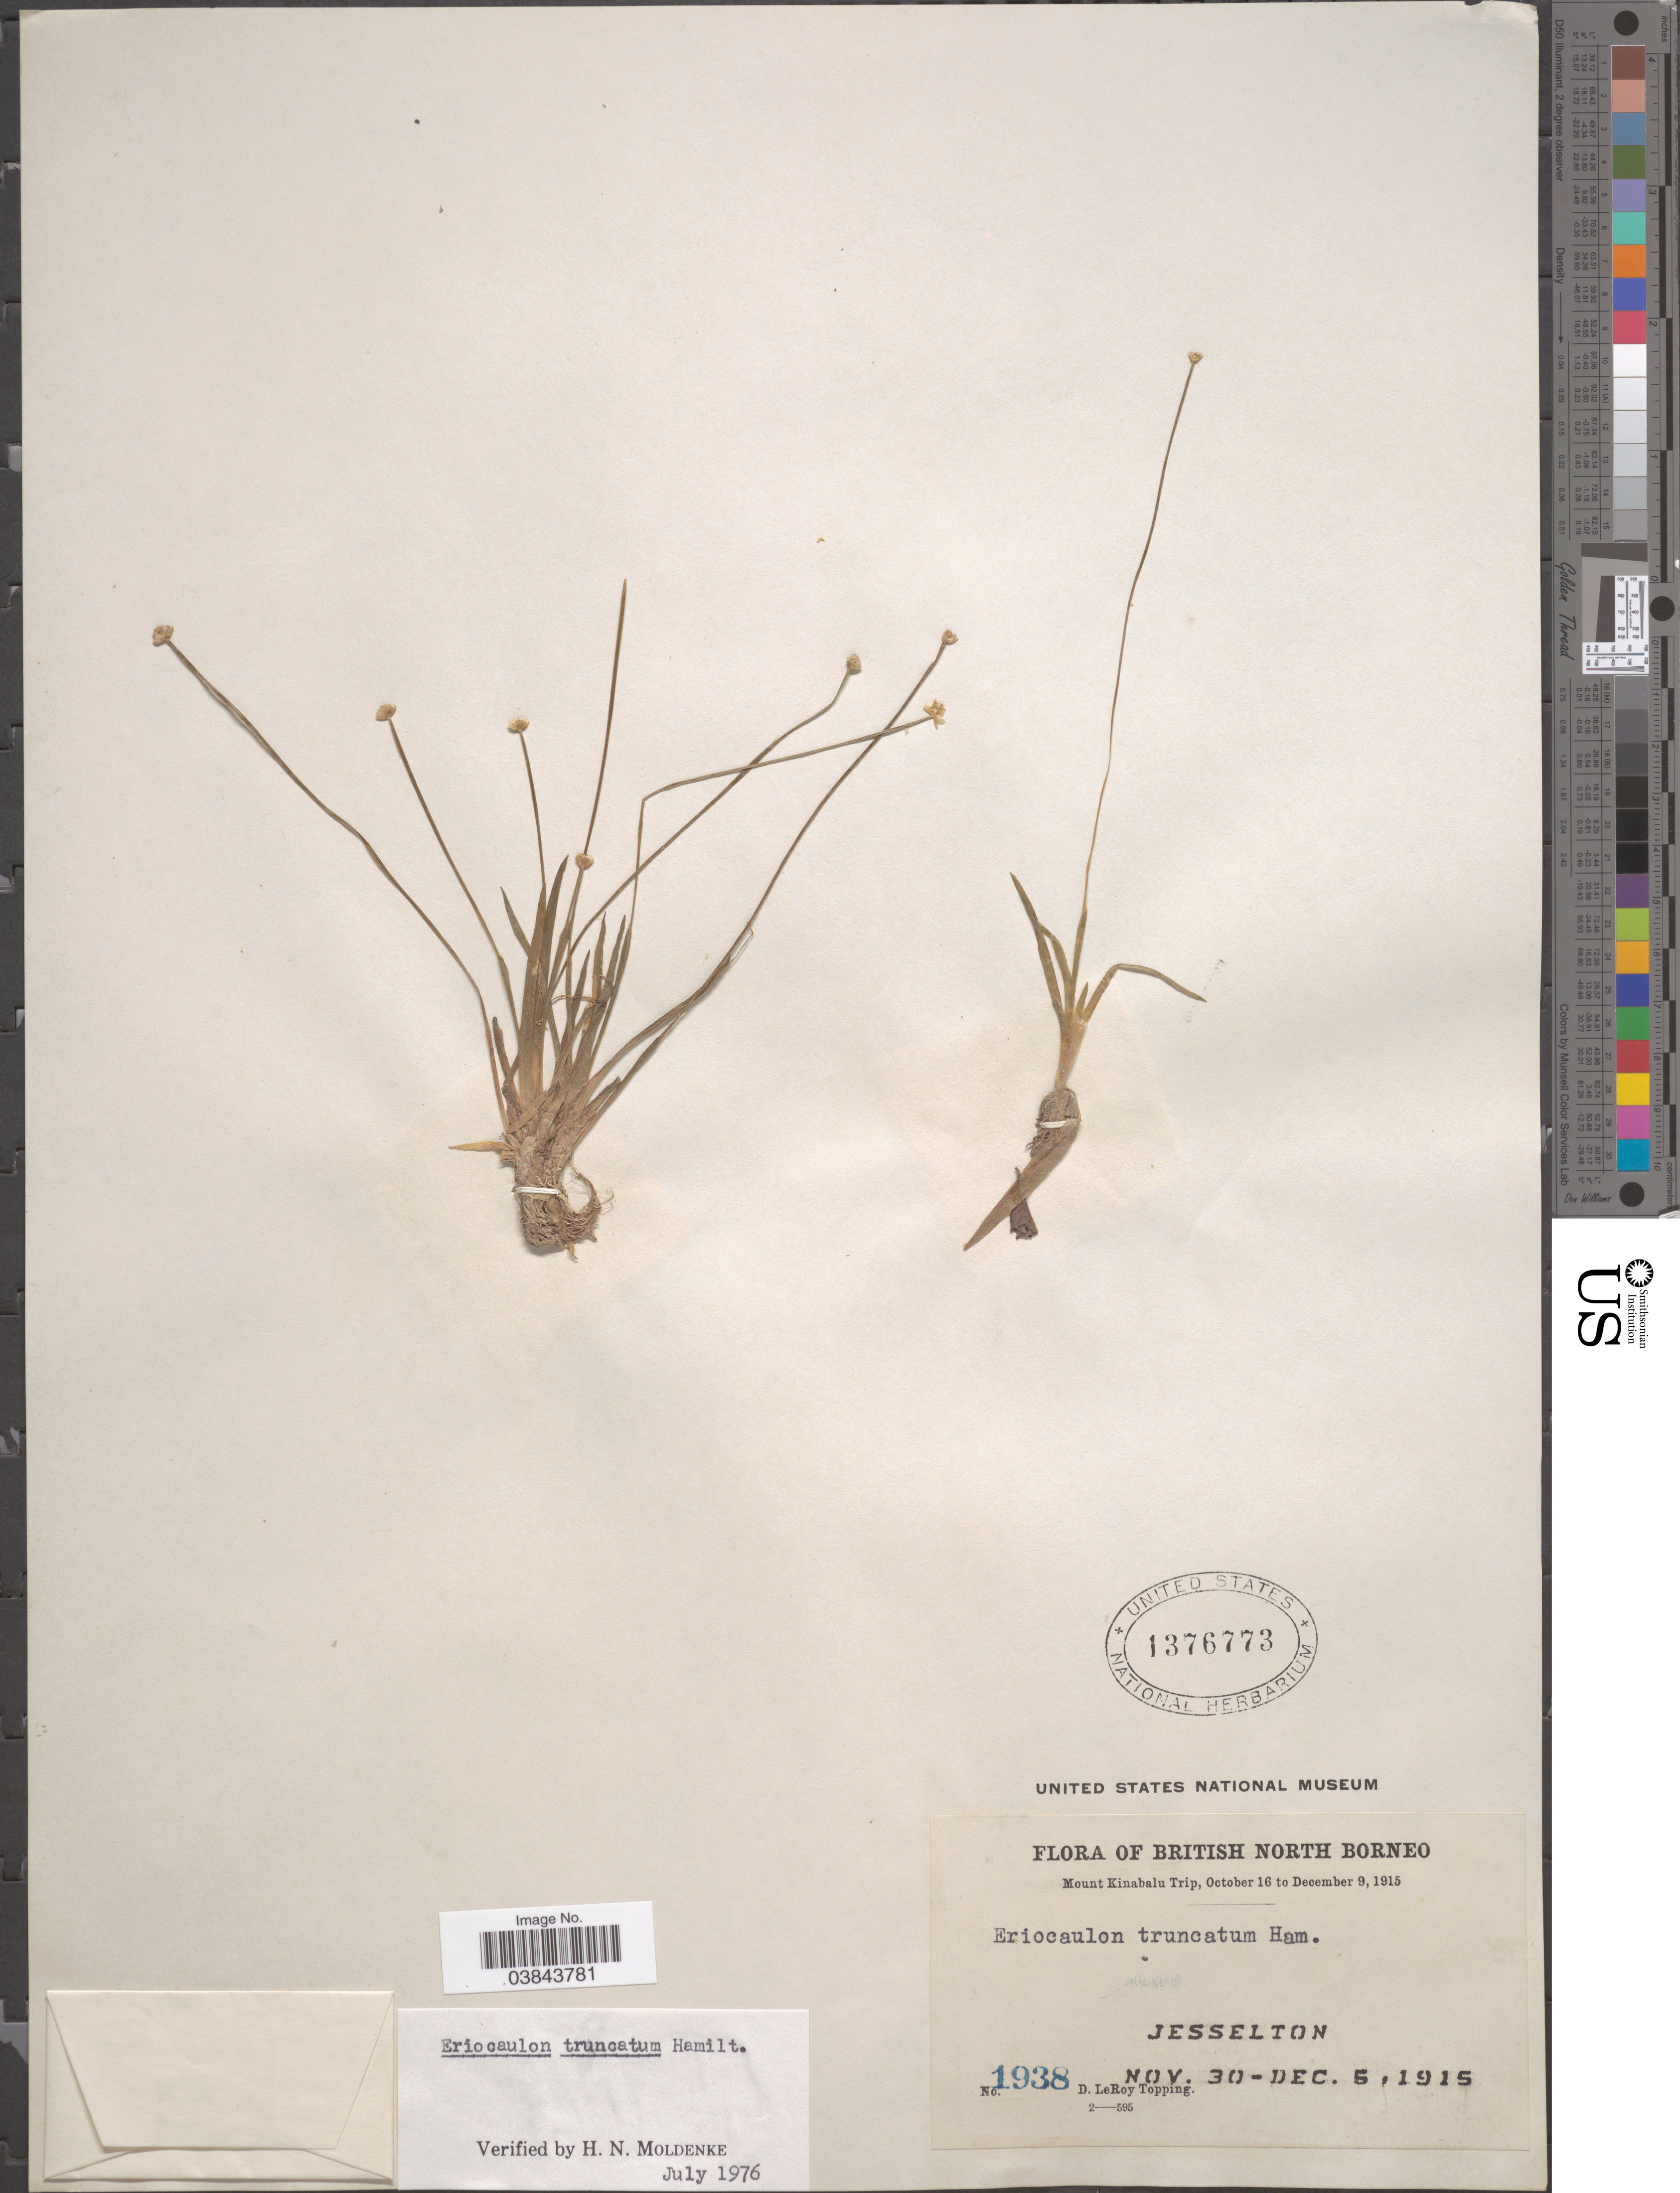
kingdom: Plantae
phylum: Tracheophyta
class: Liliopsida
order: Poales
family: Eriocaulaceae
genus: Eriocaulon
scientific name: Eriocaulon truncatum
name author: Buch.-Ham. ex Mart.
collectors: D. L. Topping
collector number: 1938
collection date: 1915-11-30/1915-12-05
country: Malaysia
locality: British North Borneo. Mount Kinabalu Trip. Jesselton.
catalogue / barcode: US 1376773